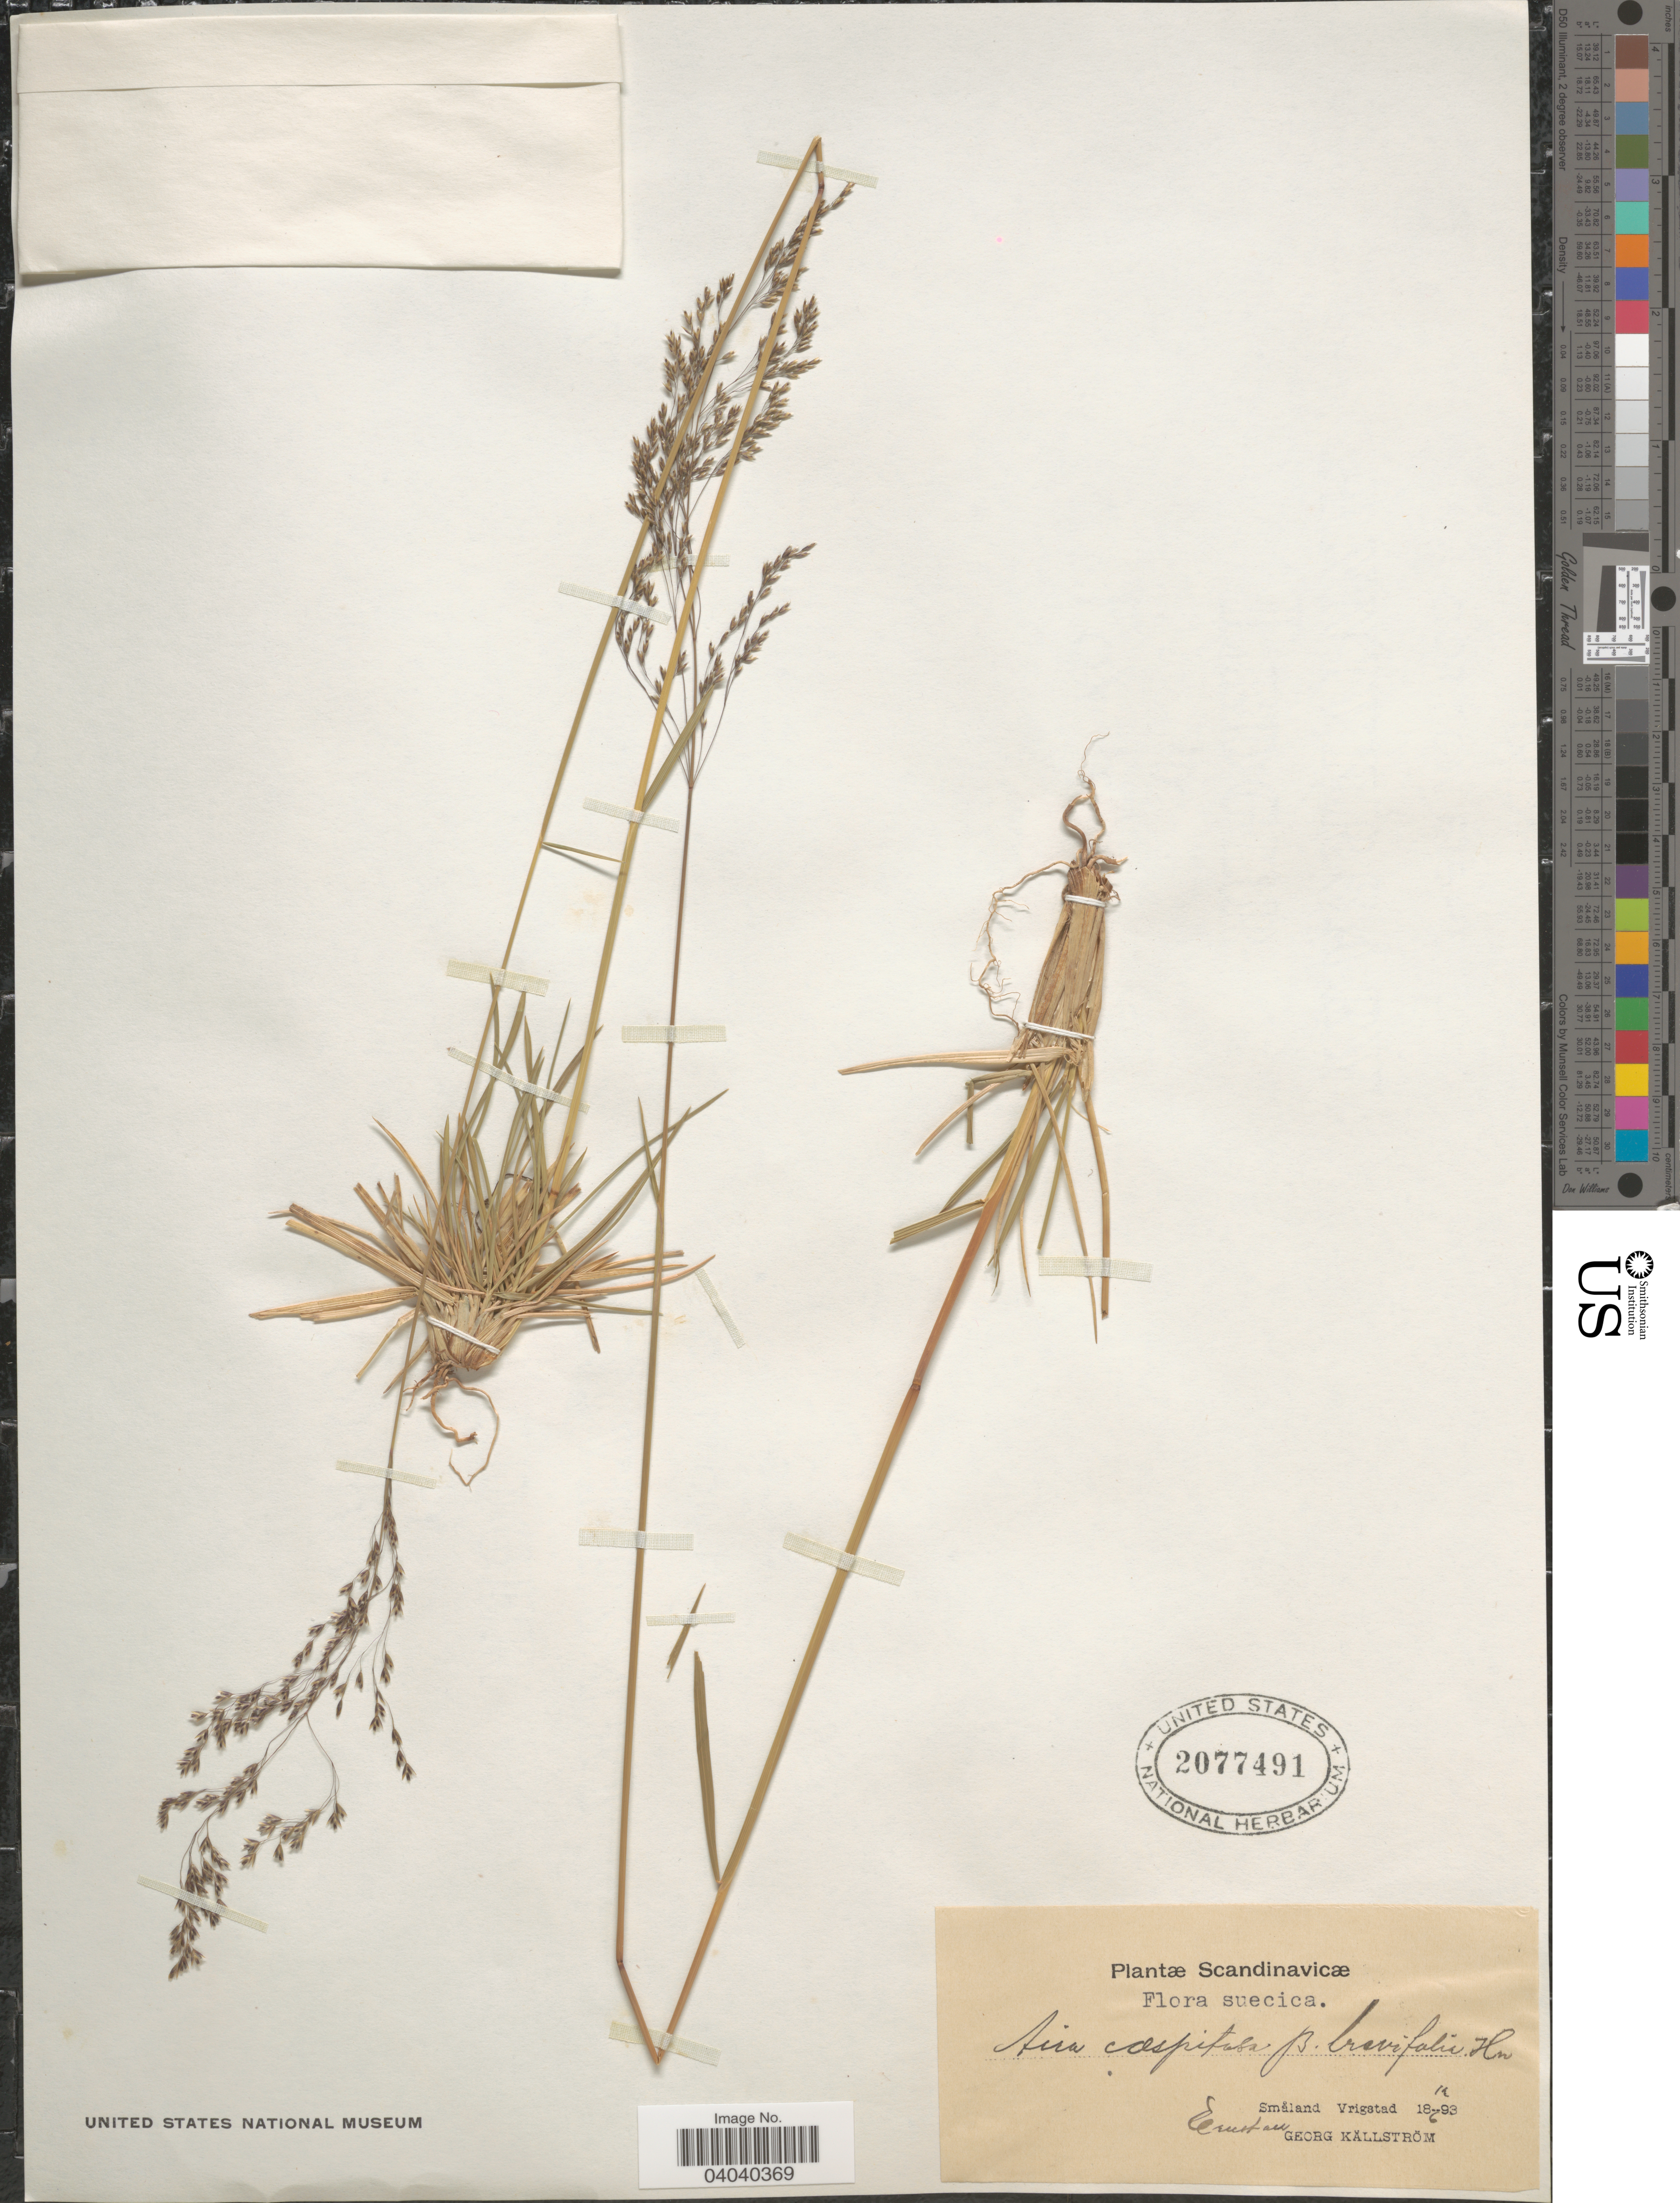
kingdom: Plantae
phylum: Tracheophyta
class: Liliopsida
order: Poales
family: Poaceae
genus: Deschampsia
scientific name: Deschampsia cespitosa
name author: (L.) P. Beauv.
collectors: G. Källström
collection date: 1893-06-12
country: Sweden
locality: Scandinavicæ. Suecica. Småland Vrigstad [illegible text].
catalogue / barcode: US 2077491